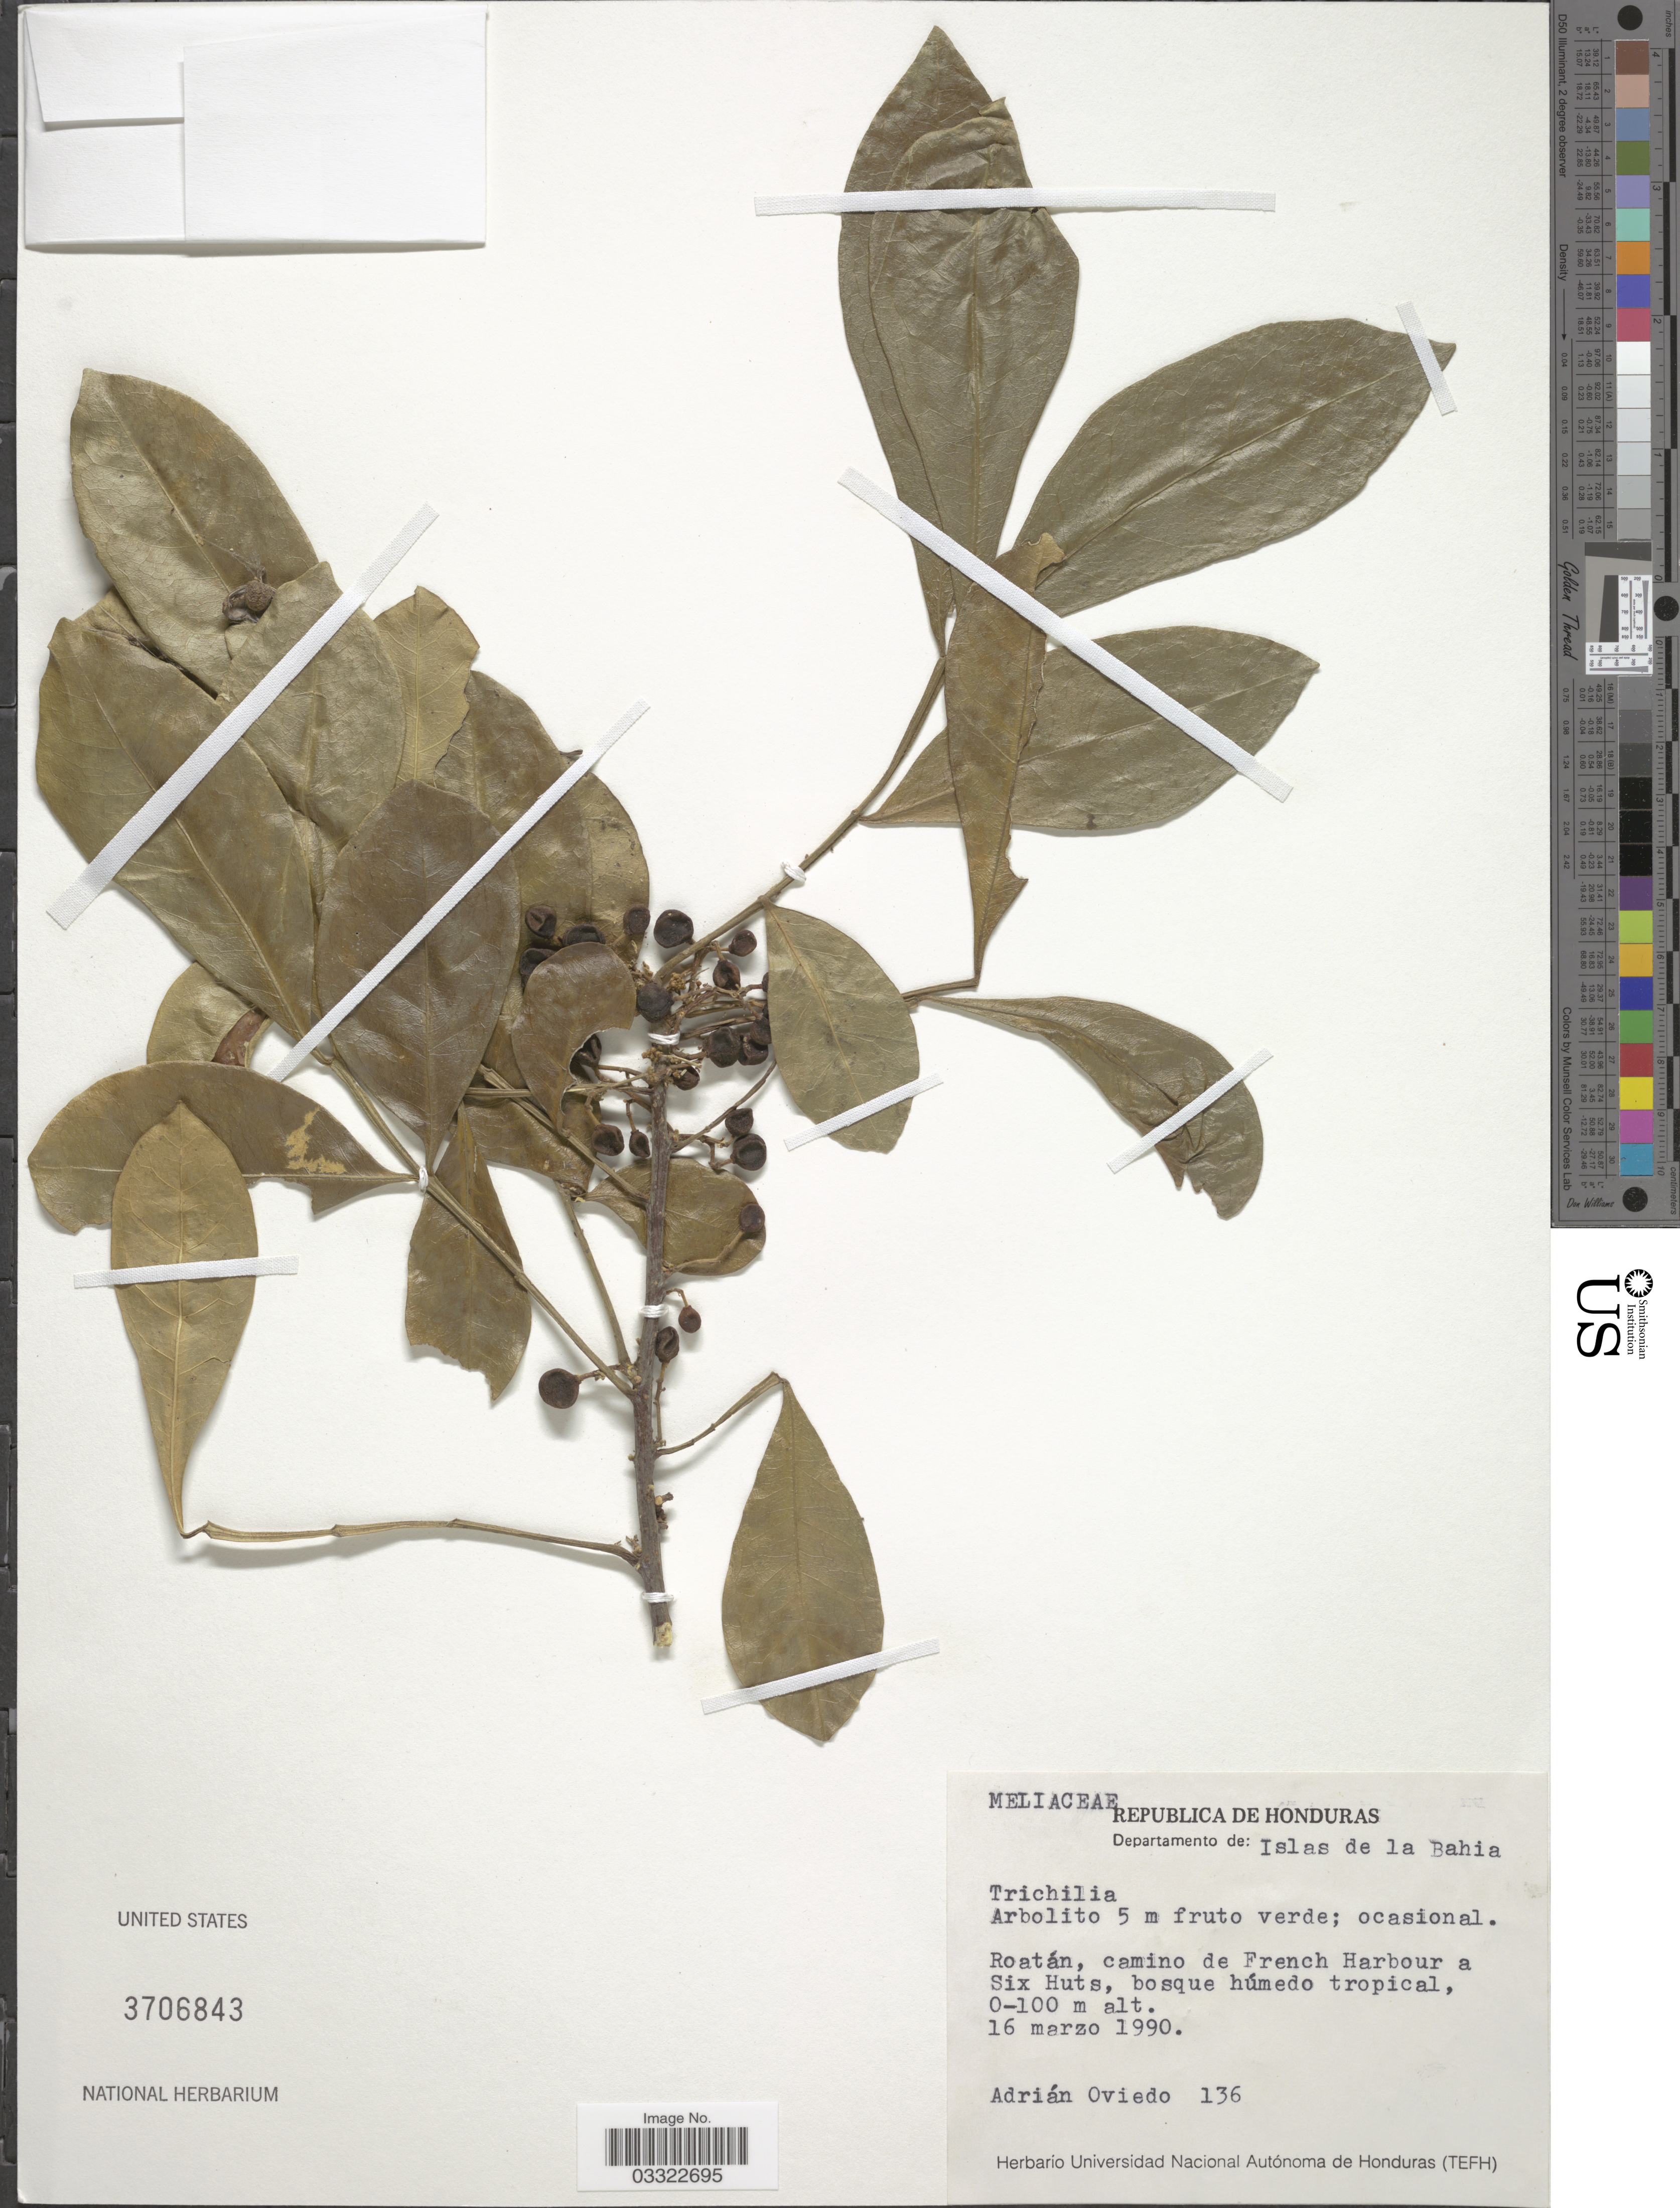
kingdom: Plantae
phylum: Tracheophyta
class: Magnoliopsida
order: Sapindales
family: Meliaceae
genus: Trichilia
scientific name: Trichilia sp.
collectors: A. Oviedo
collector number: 136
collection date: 1990-03-16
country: Honduras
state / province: Islas de la Bahía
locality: Roatán, camino de French Harbour a Six Huts, bosque húmedo tropical.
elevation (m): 0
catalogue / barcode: US 3706843